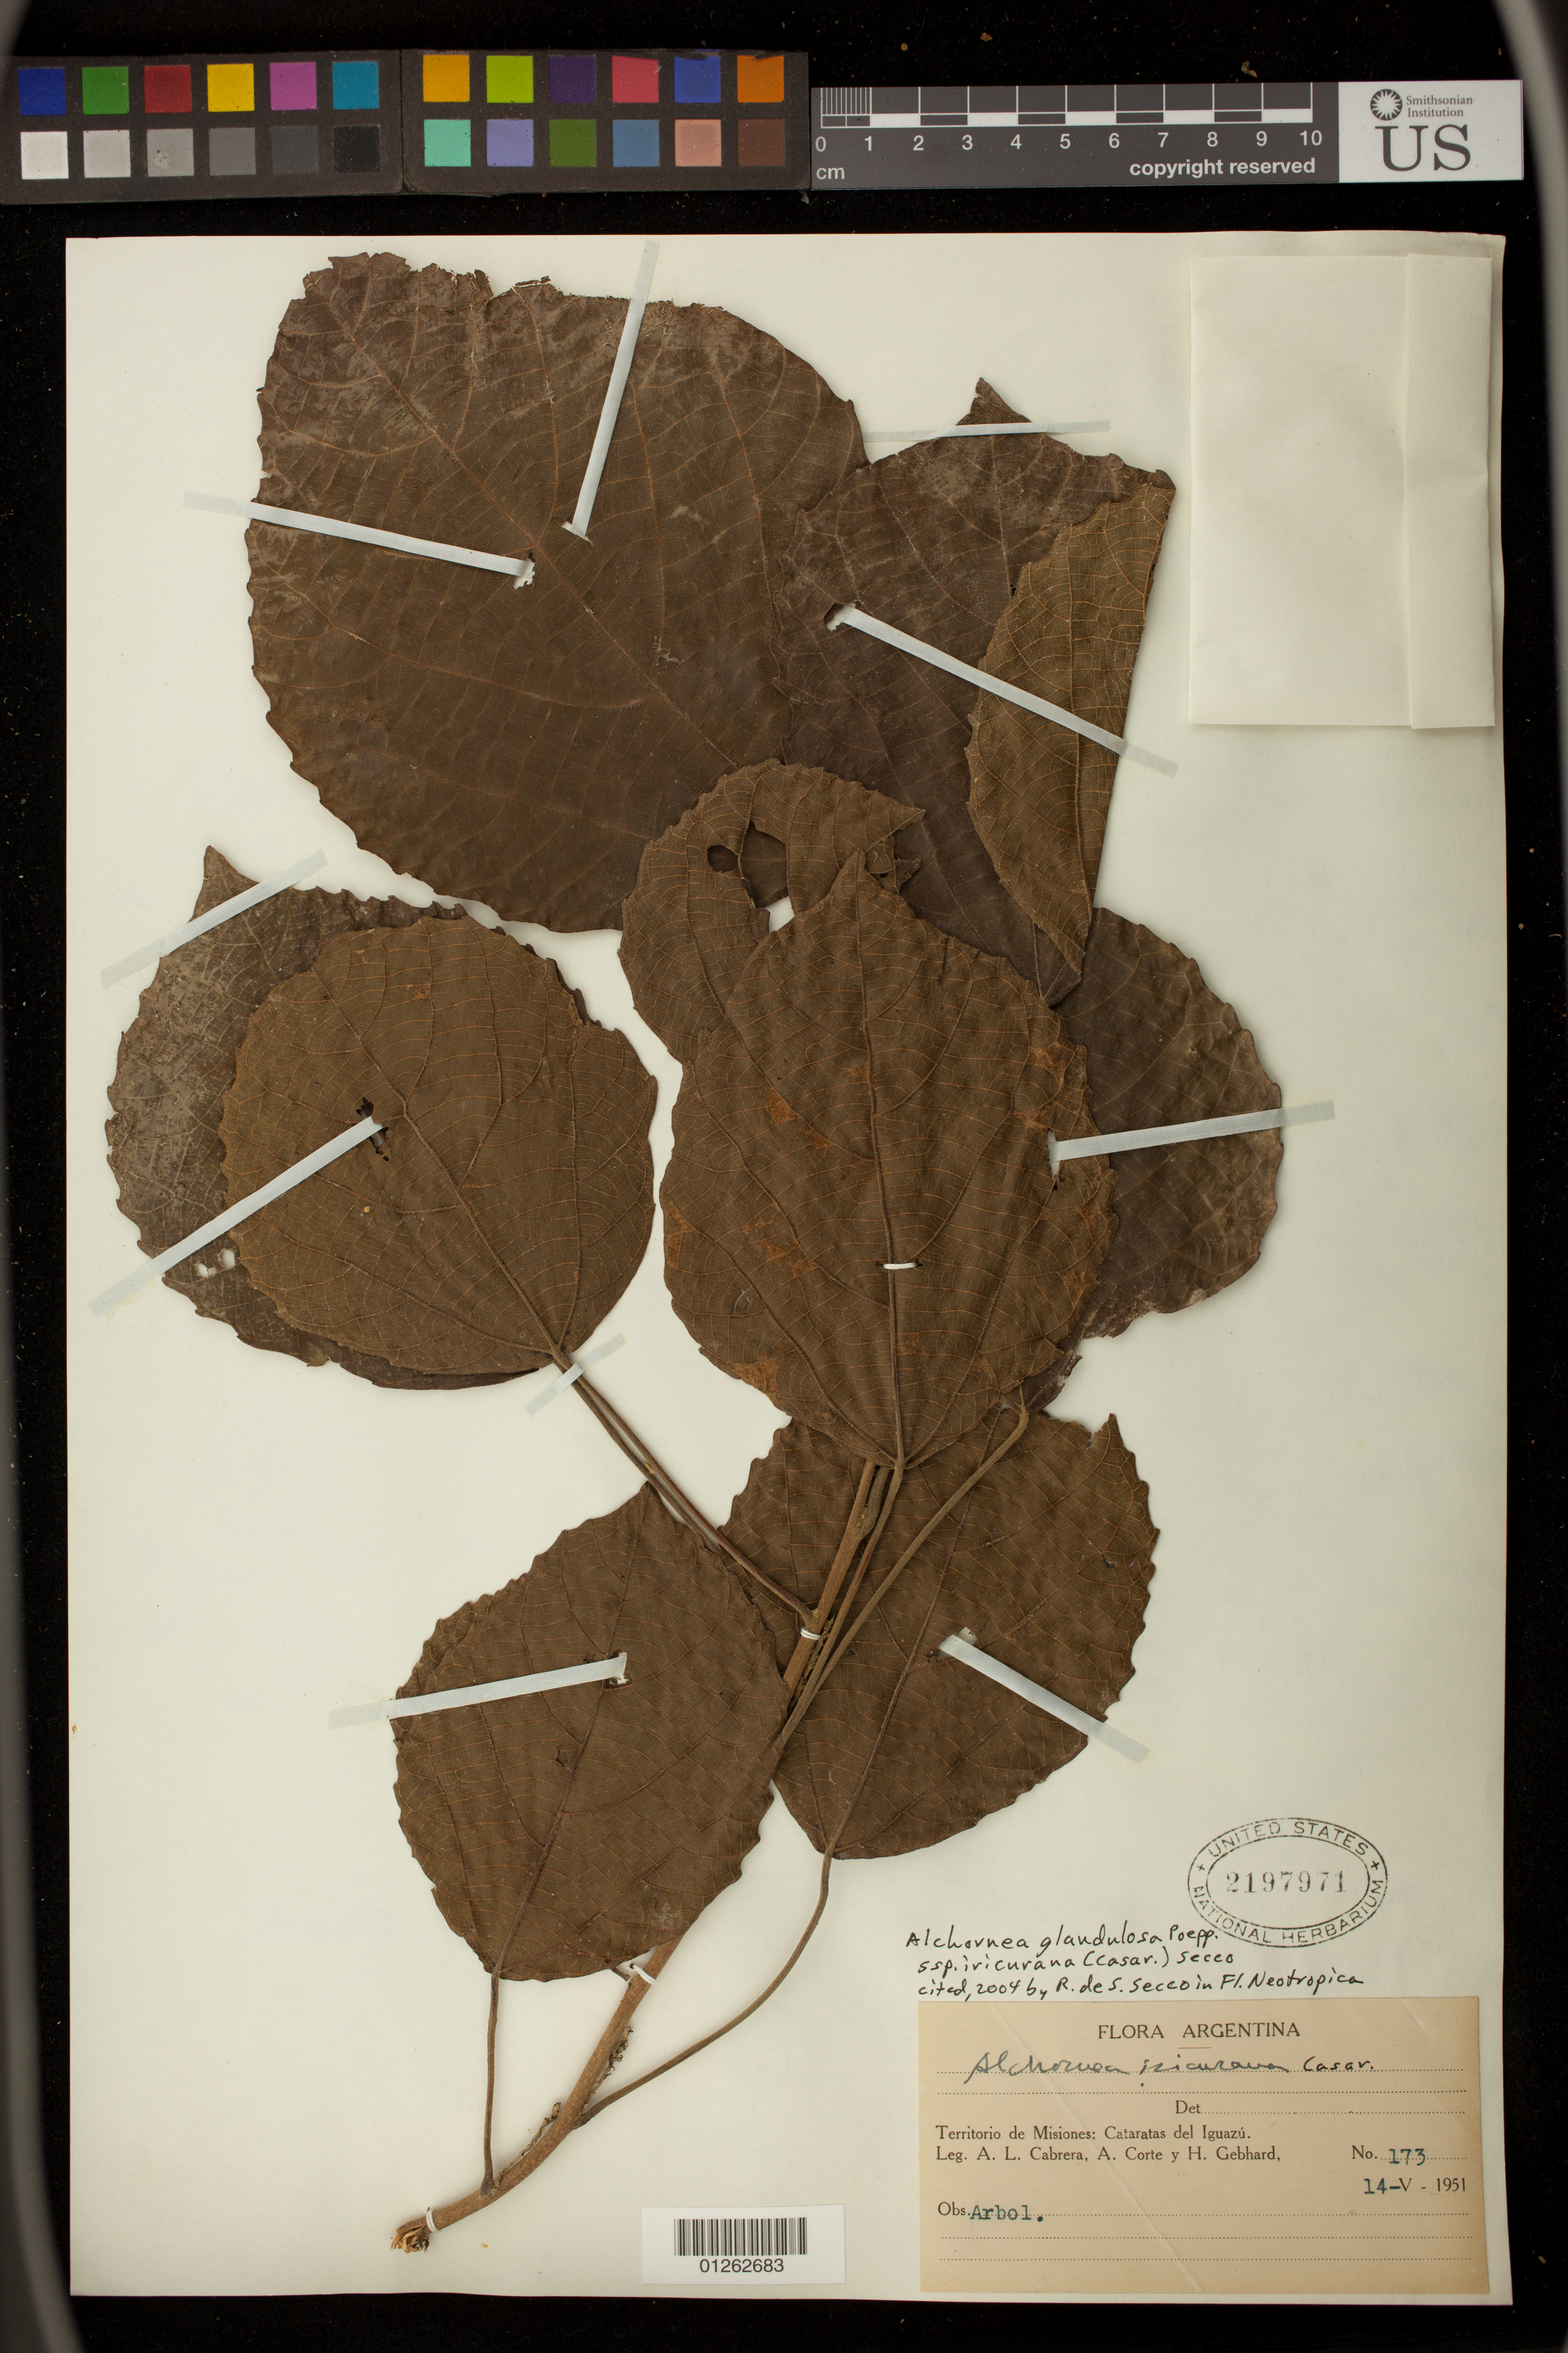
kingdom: Plantae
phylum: Tracheophyta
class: Magnoliopsida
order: Malpighiales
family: Euphorbiaceae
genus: Alchornea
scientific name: Alchornea glandulosa subsp. glandulosa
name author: Poepp.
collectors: A. L. Cabrera, A. Corte & H. Gebhard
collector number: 173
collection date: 1951-05-14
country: Argentina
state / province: Misiones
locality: Cataratas del Iguazu.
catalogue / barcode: US 2197971